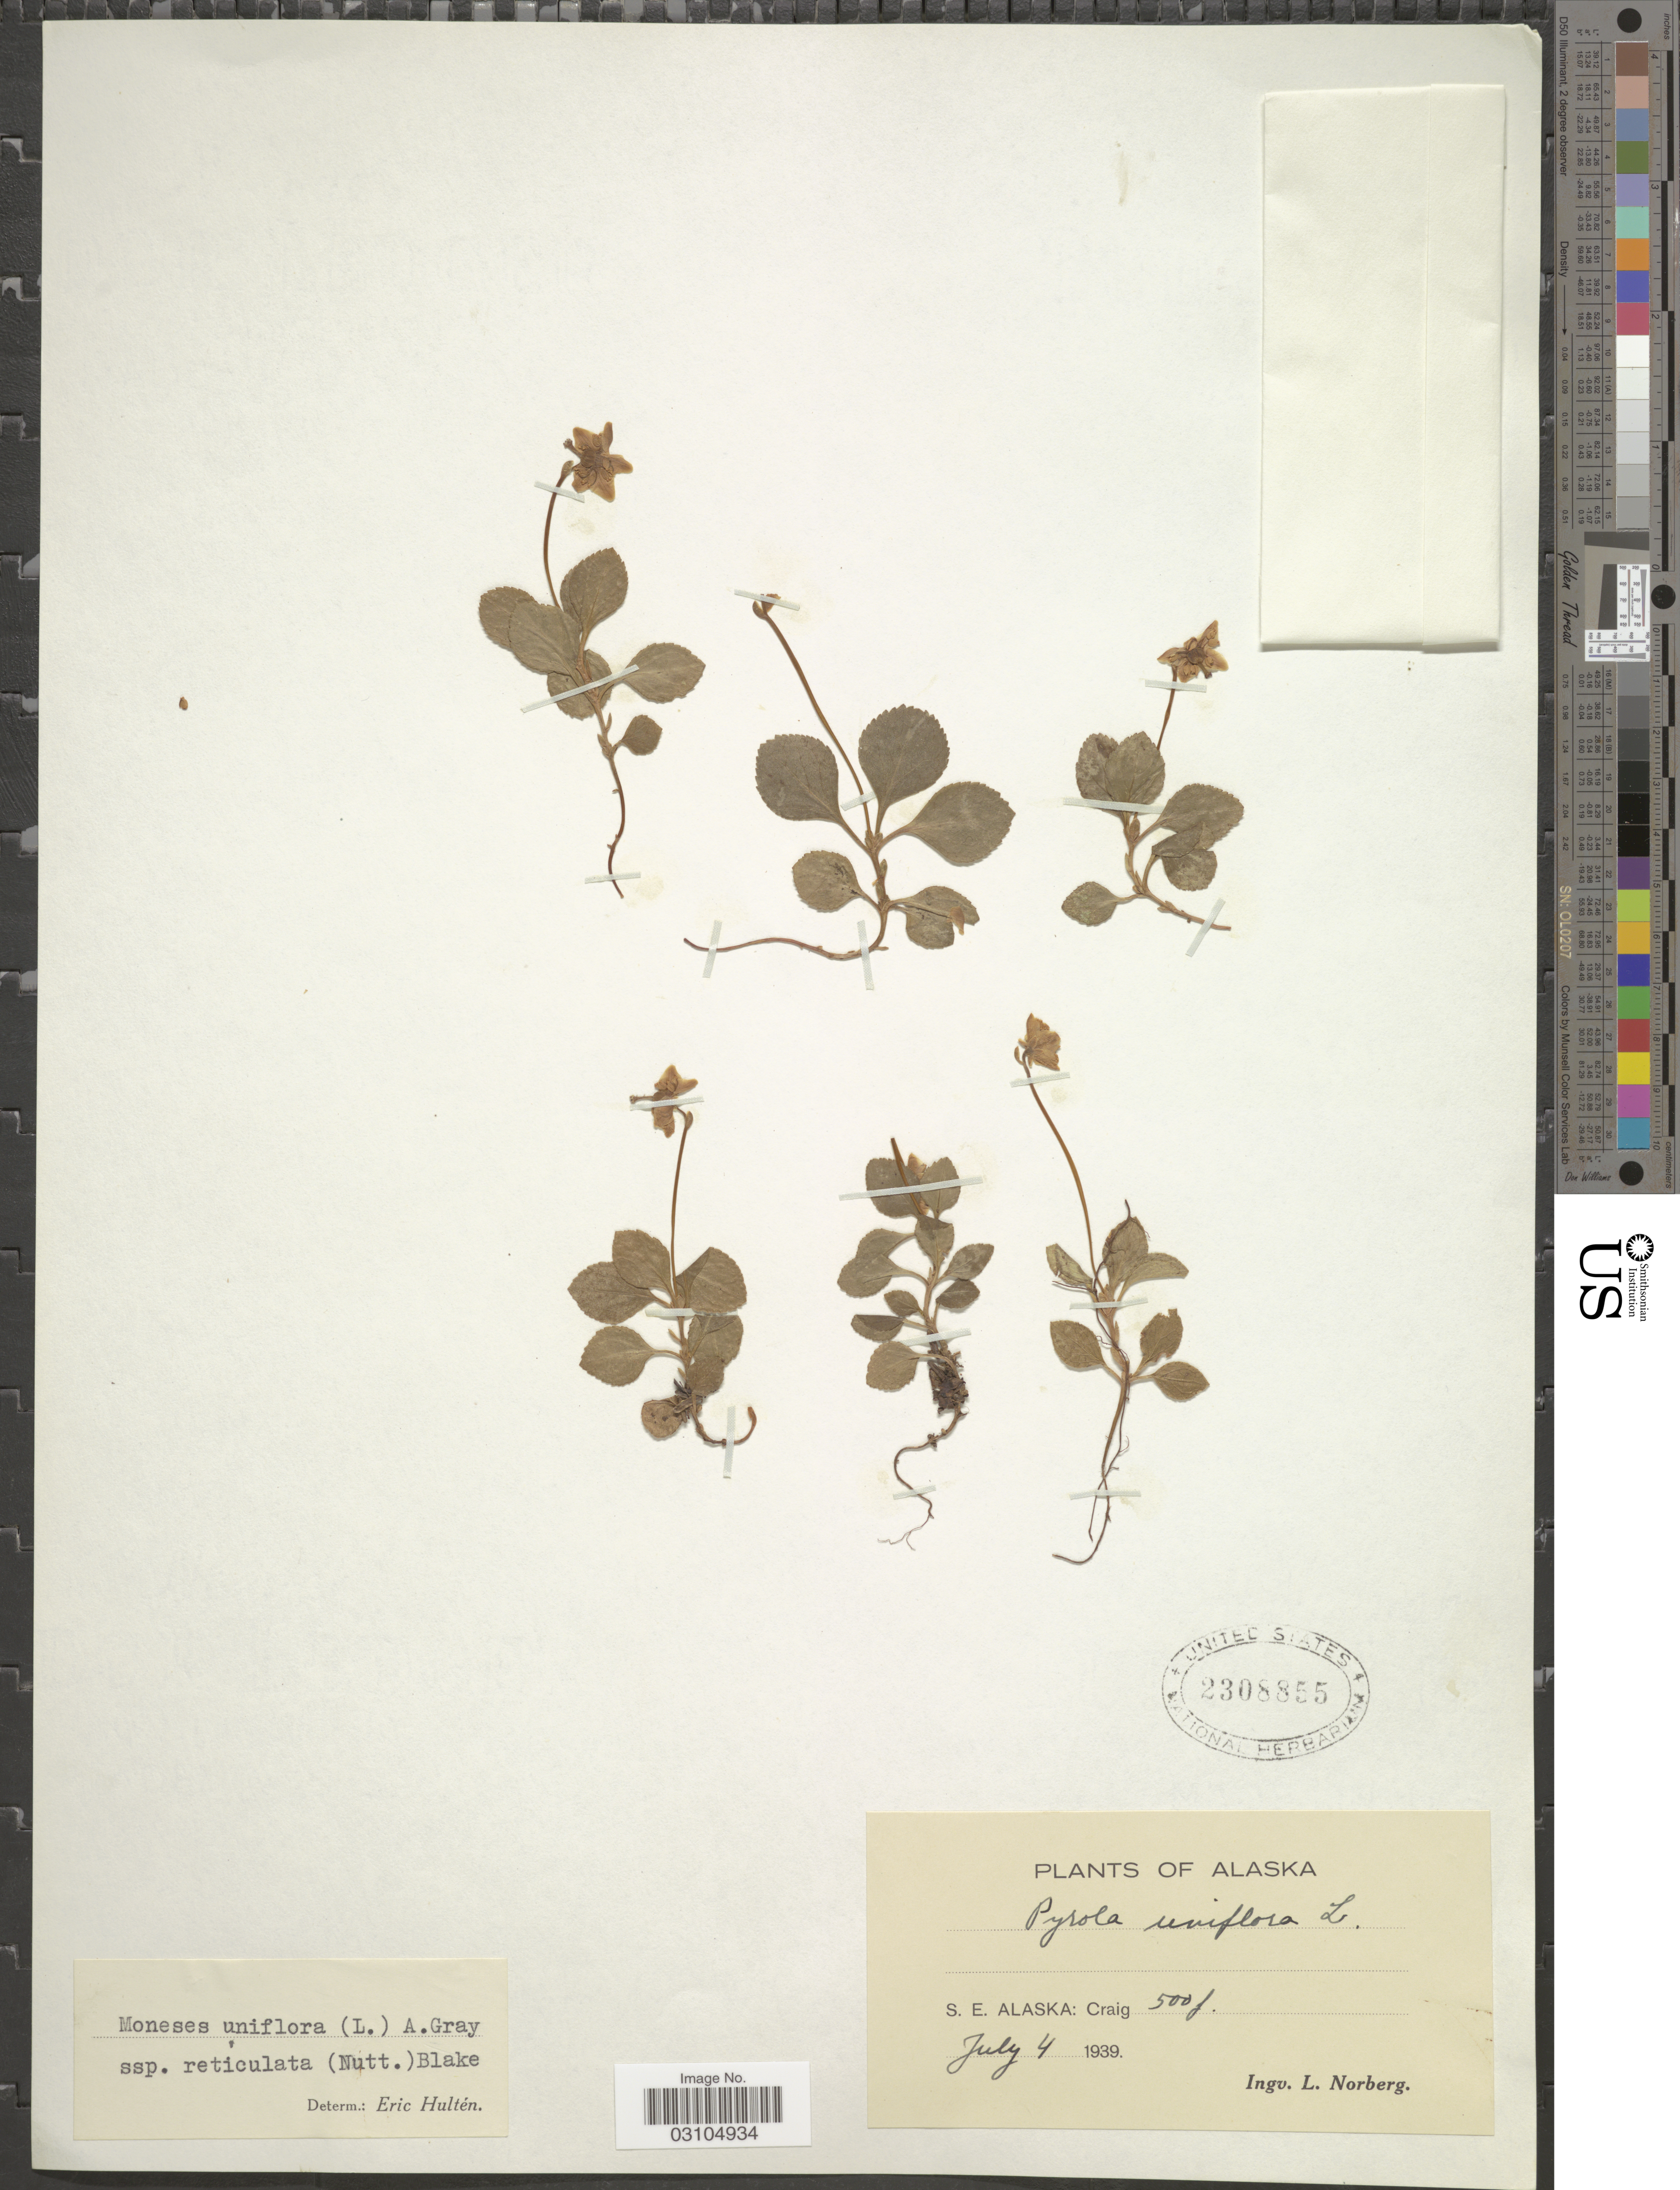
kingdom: Plantae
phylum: Tracheophyta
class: Magnoliopsida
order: Ericales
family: Ericaceae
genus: Moneses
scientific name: Moneses uniflora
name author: (L.) A. Gray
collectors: I. Norberg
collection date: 1939-07-04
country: United States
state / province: Alaska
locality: S. E. Alaska: Craig.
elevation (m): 152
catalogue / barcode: US 2308855